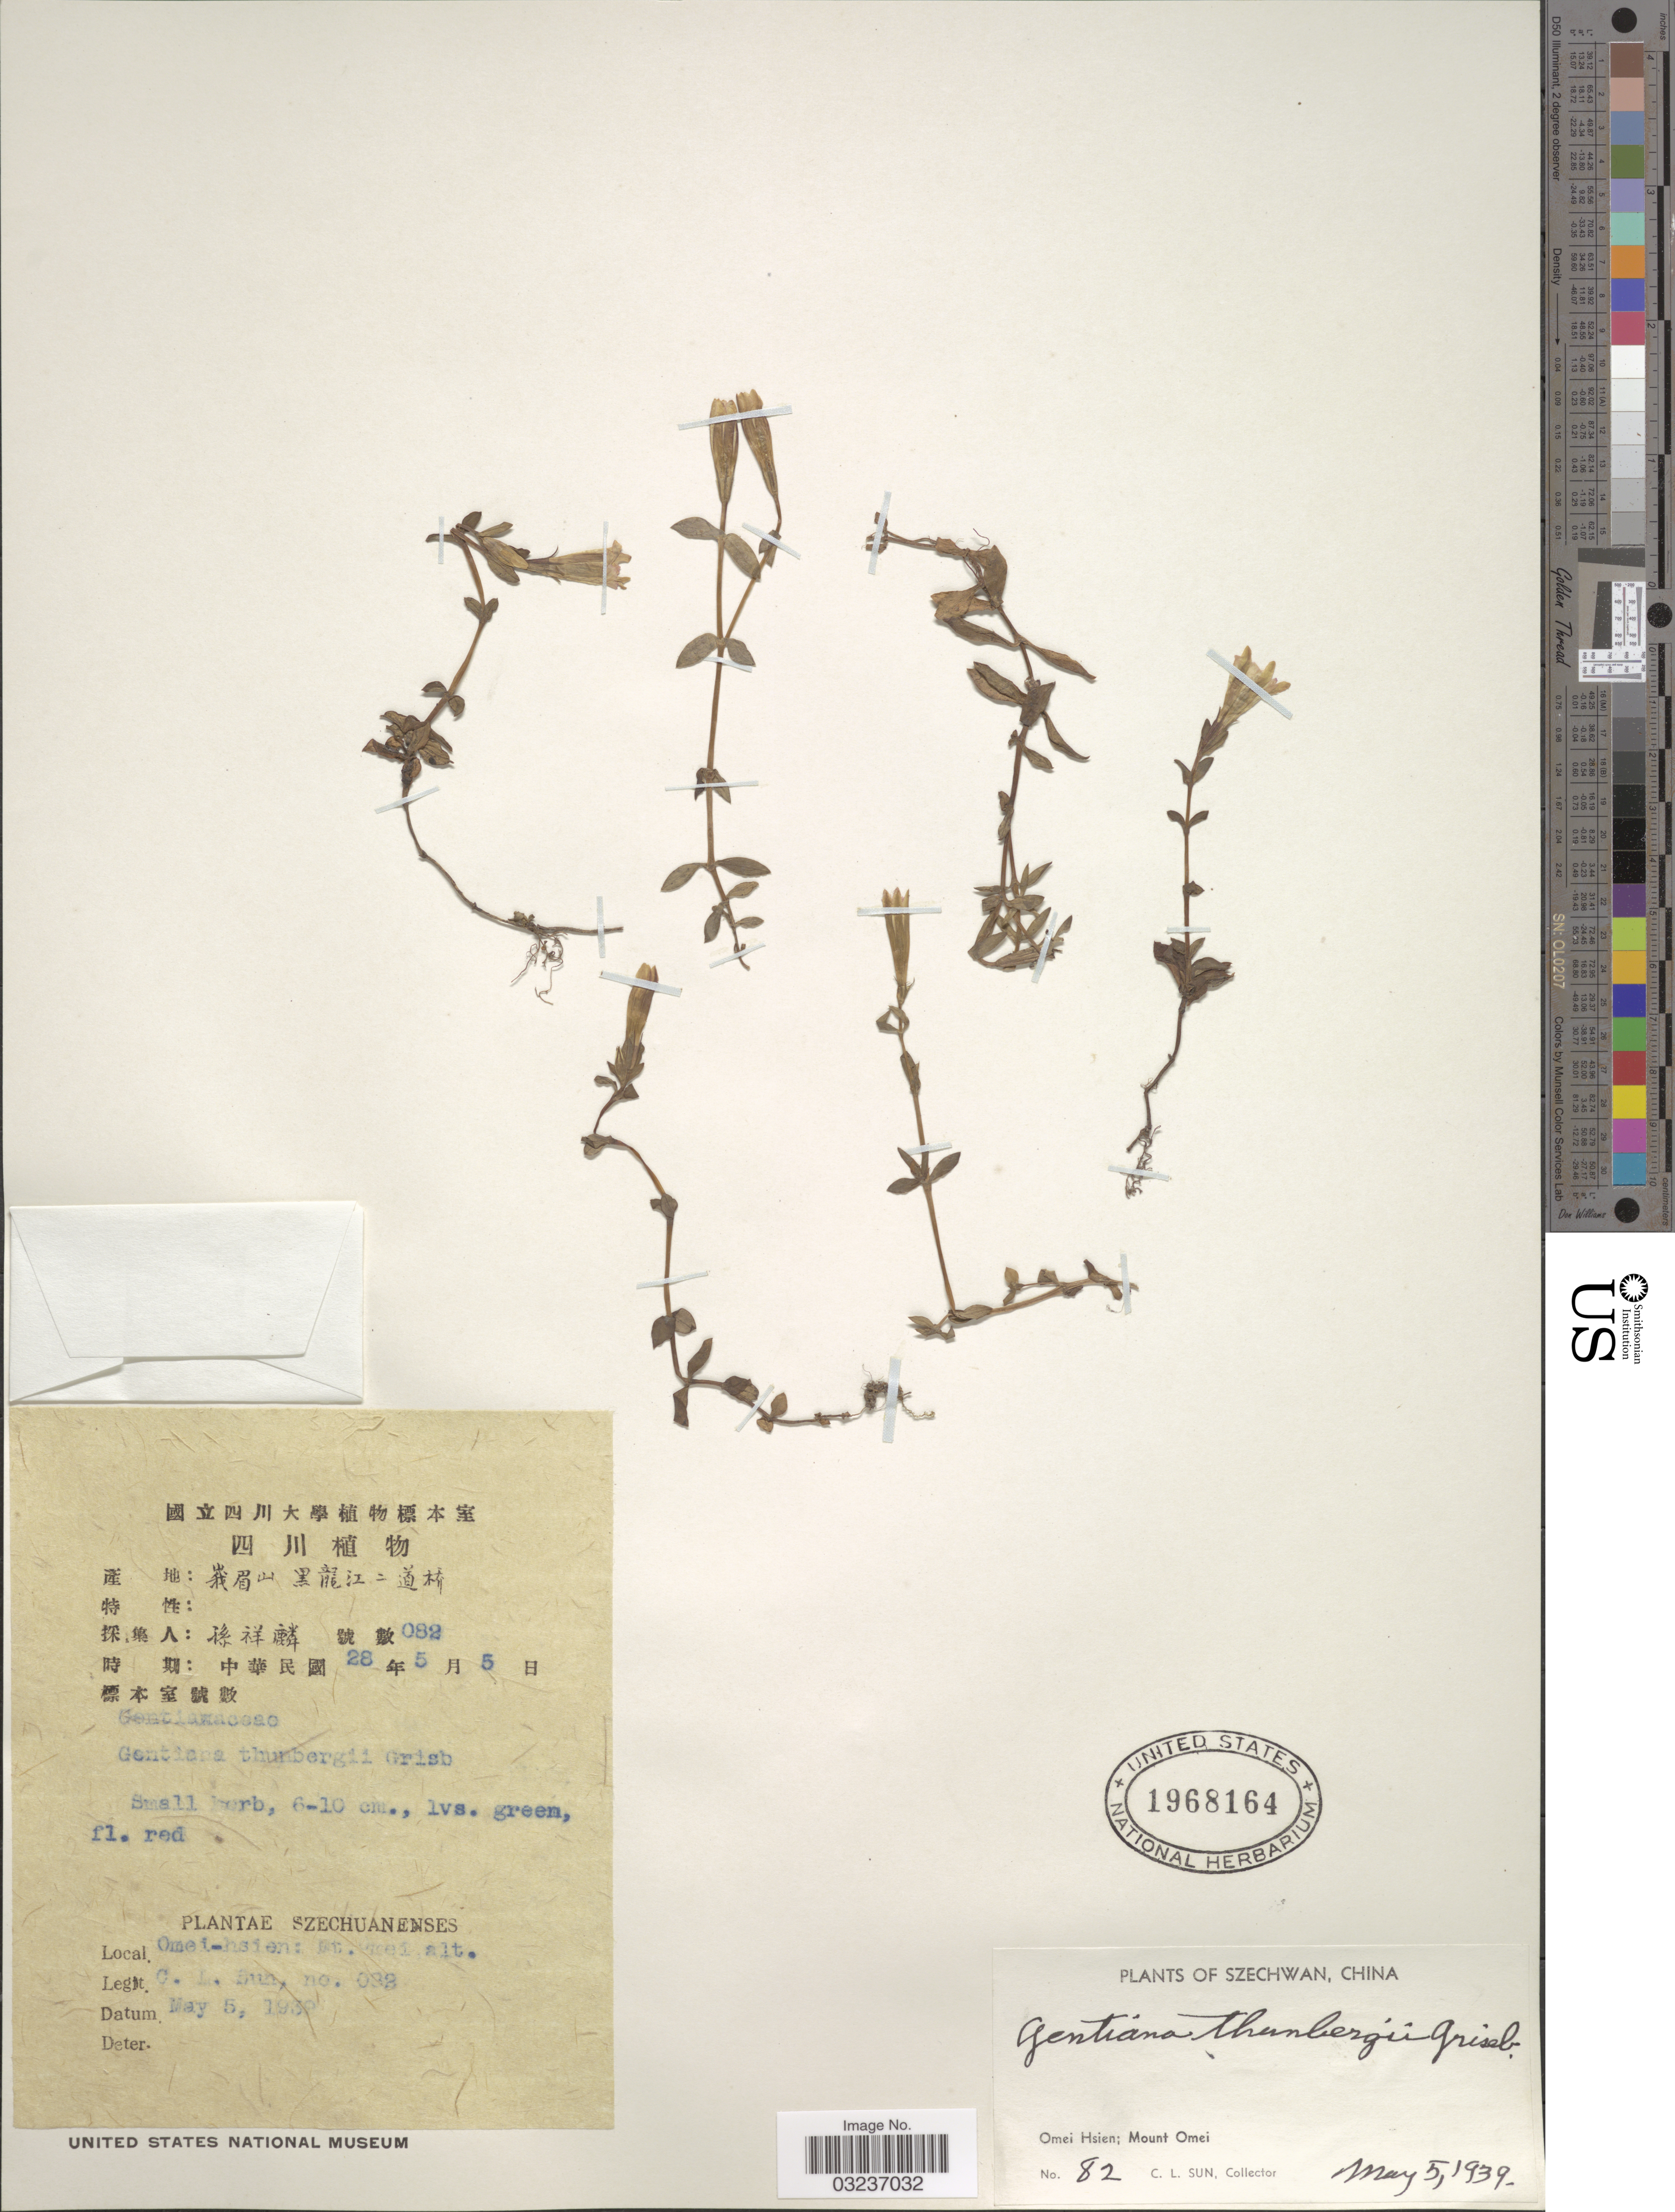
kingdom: Plantae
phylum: Tracheophyta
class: Magnoliopsida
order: Gentianales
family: Gentianaceae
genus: Gentiana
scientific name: Gentiana thunbergii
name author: (G. Don) Griseb.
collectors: C. Sun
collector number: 82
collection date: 1939-05-05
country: China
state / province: Sichuan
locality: Szechwan, China, Omei Hsien; Mount Omei.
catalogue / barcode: US 1968164